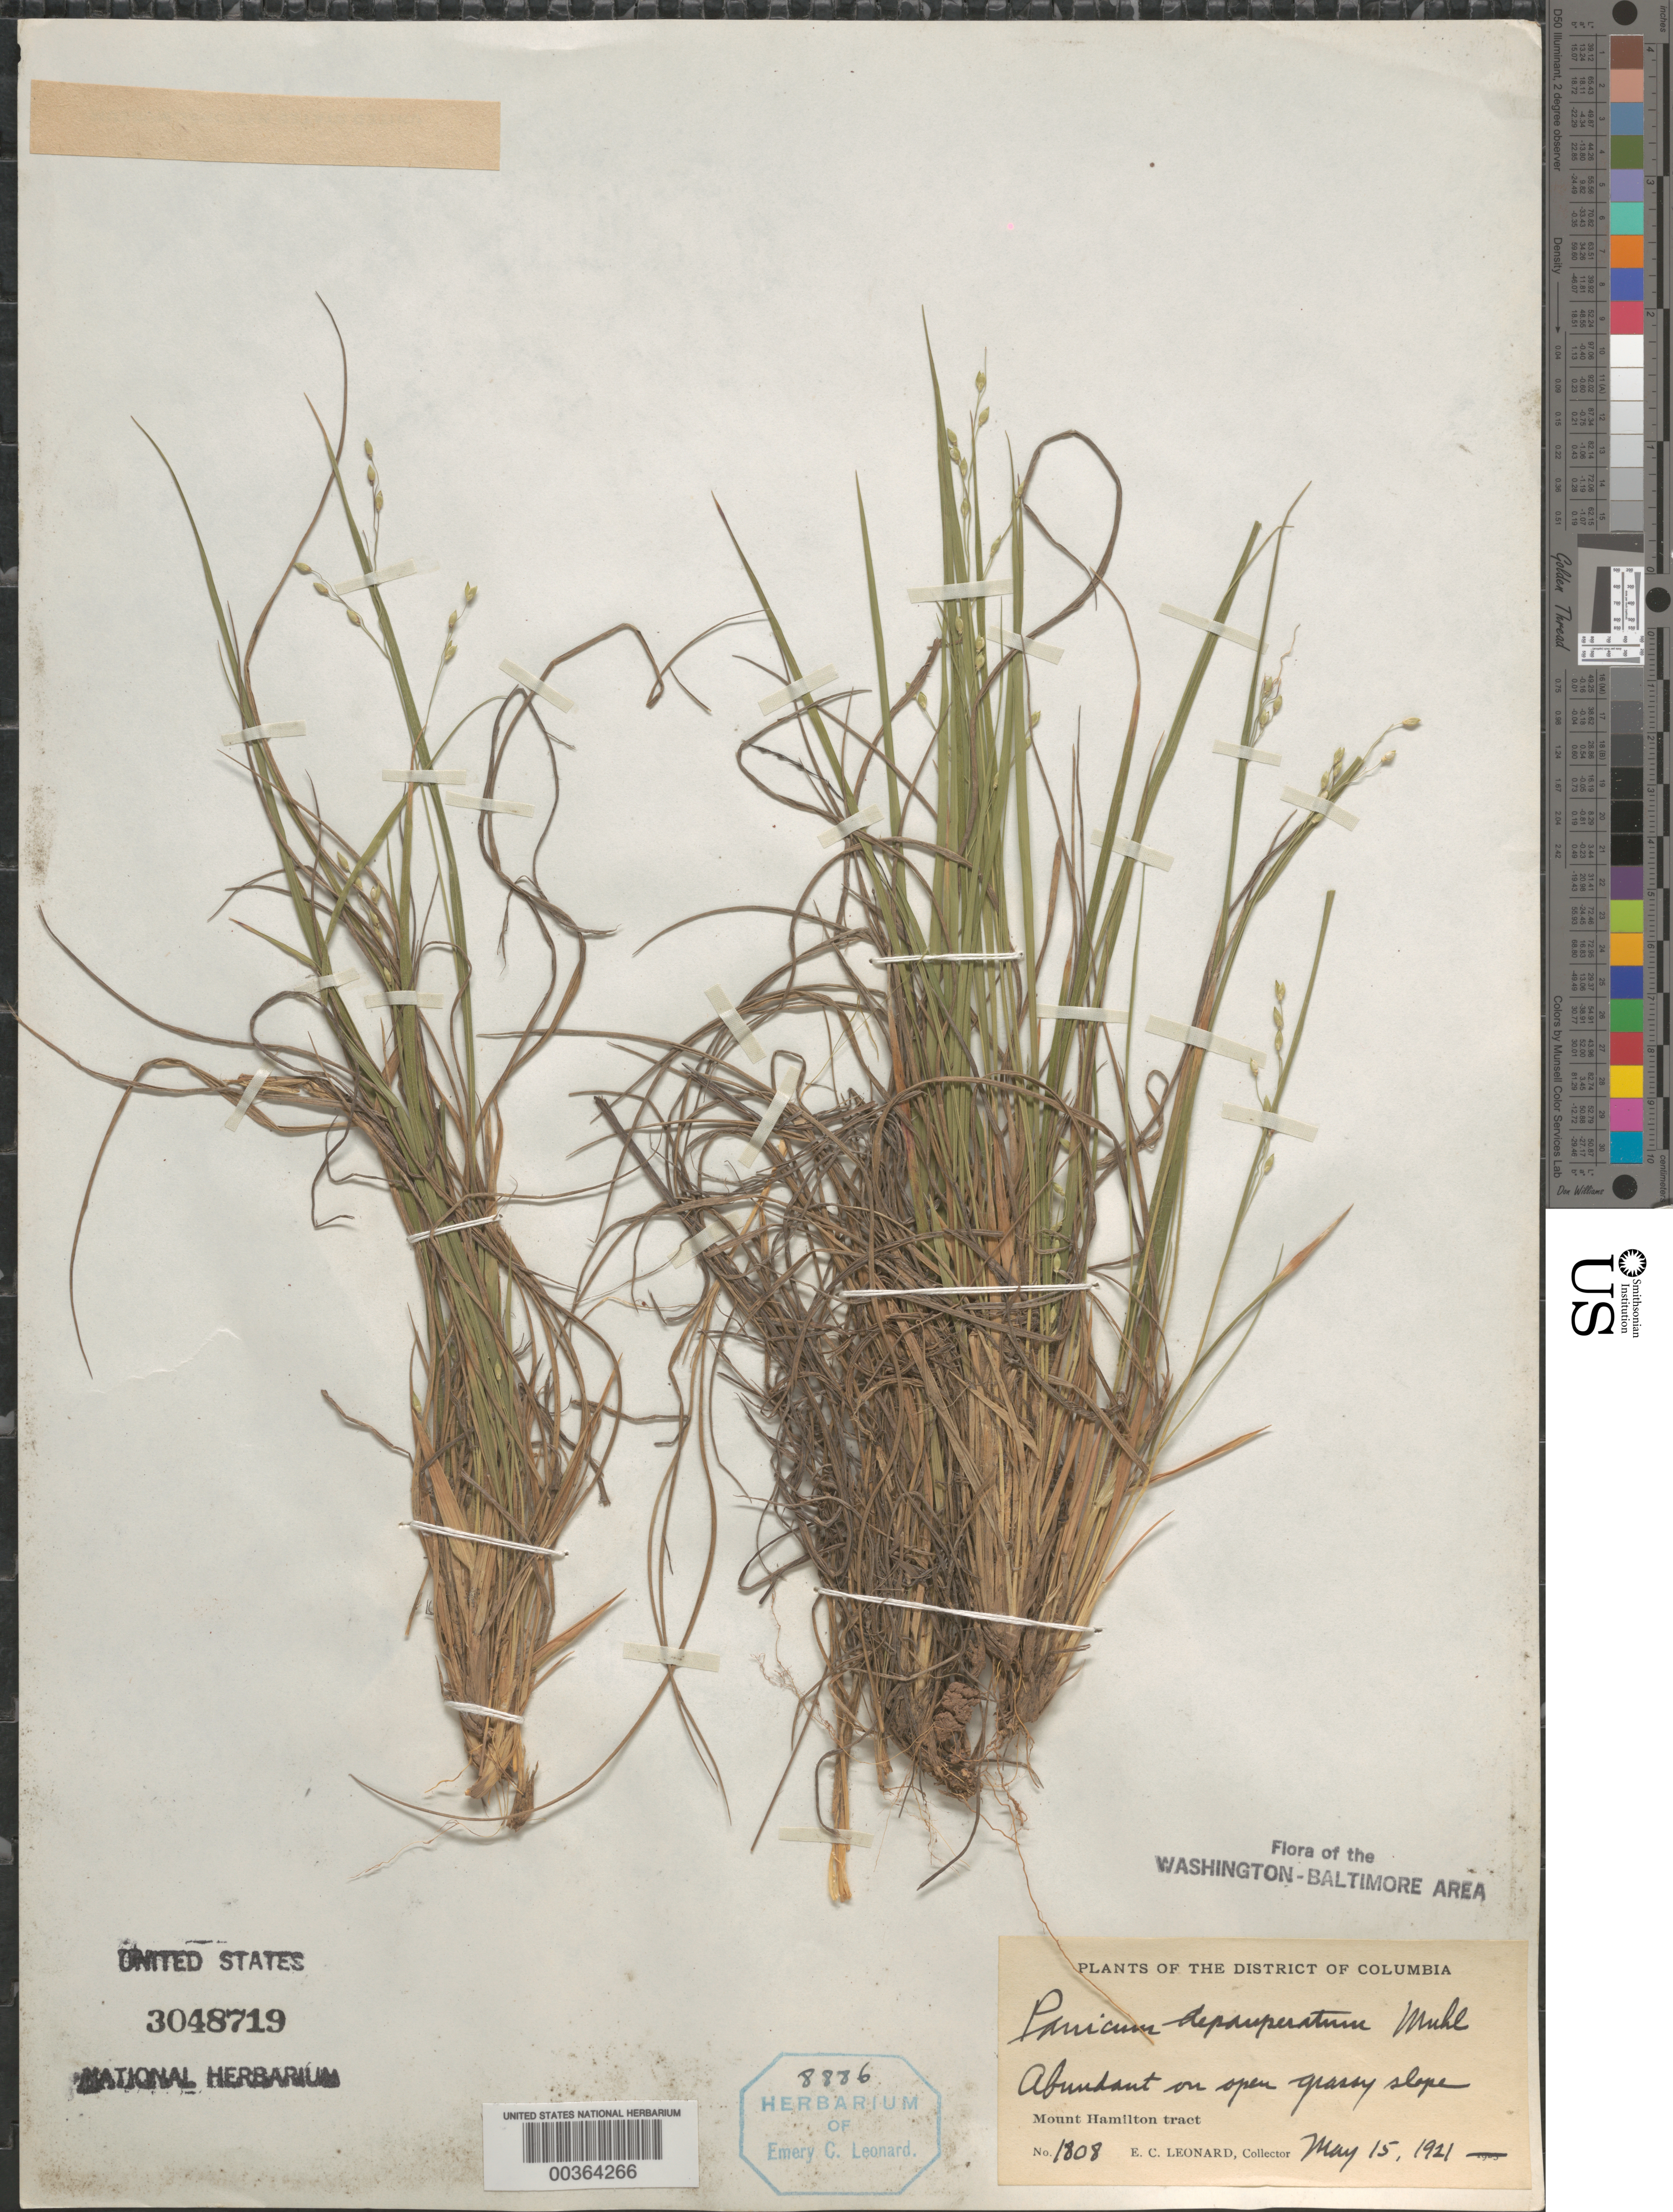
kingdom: Plantae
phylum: Tracheophyta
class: Liliopsida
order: Poales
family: Poaceae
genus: Dichanthelium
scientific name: Dichanthelium depauperatum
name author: (Muhl.) Gould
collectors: E. C. Leonard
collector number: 1808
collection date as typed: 15 May 1921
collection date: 1921-05-15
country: United States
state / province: District of Columbia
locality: Mt Hamilton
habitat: Open grassy slope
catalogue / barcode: US 3048719